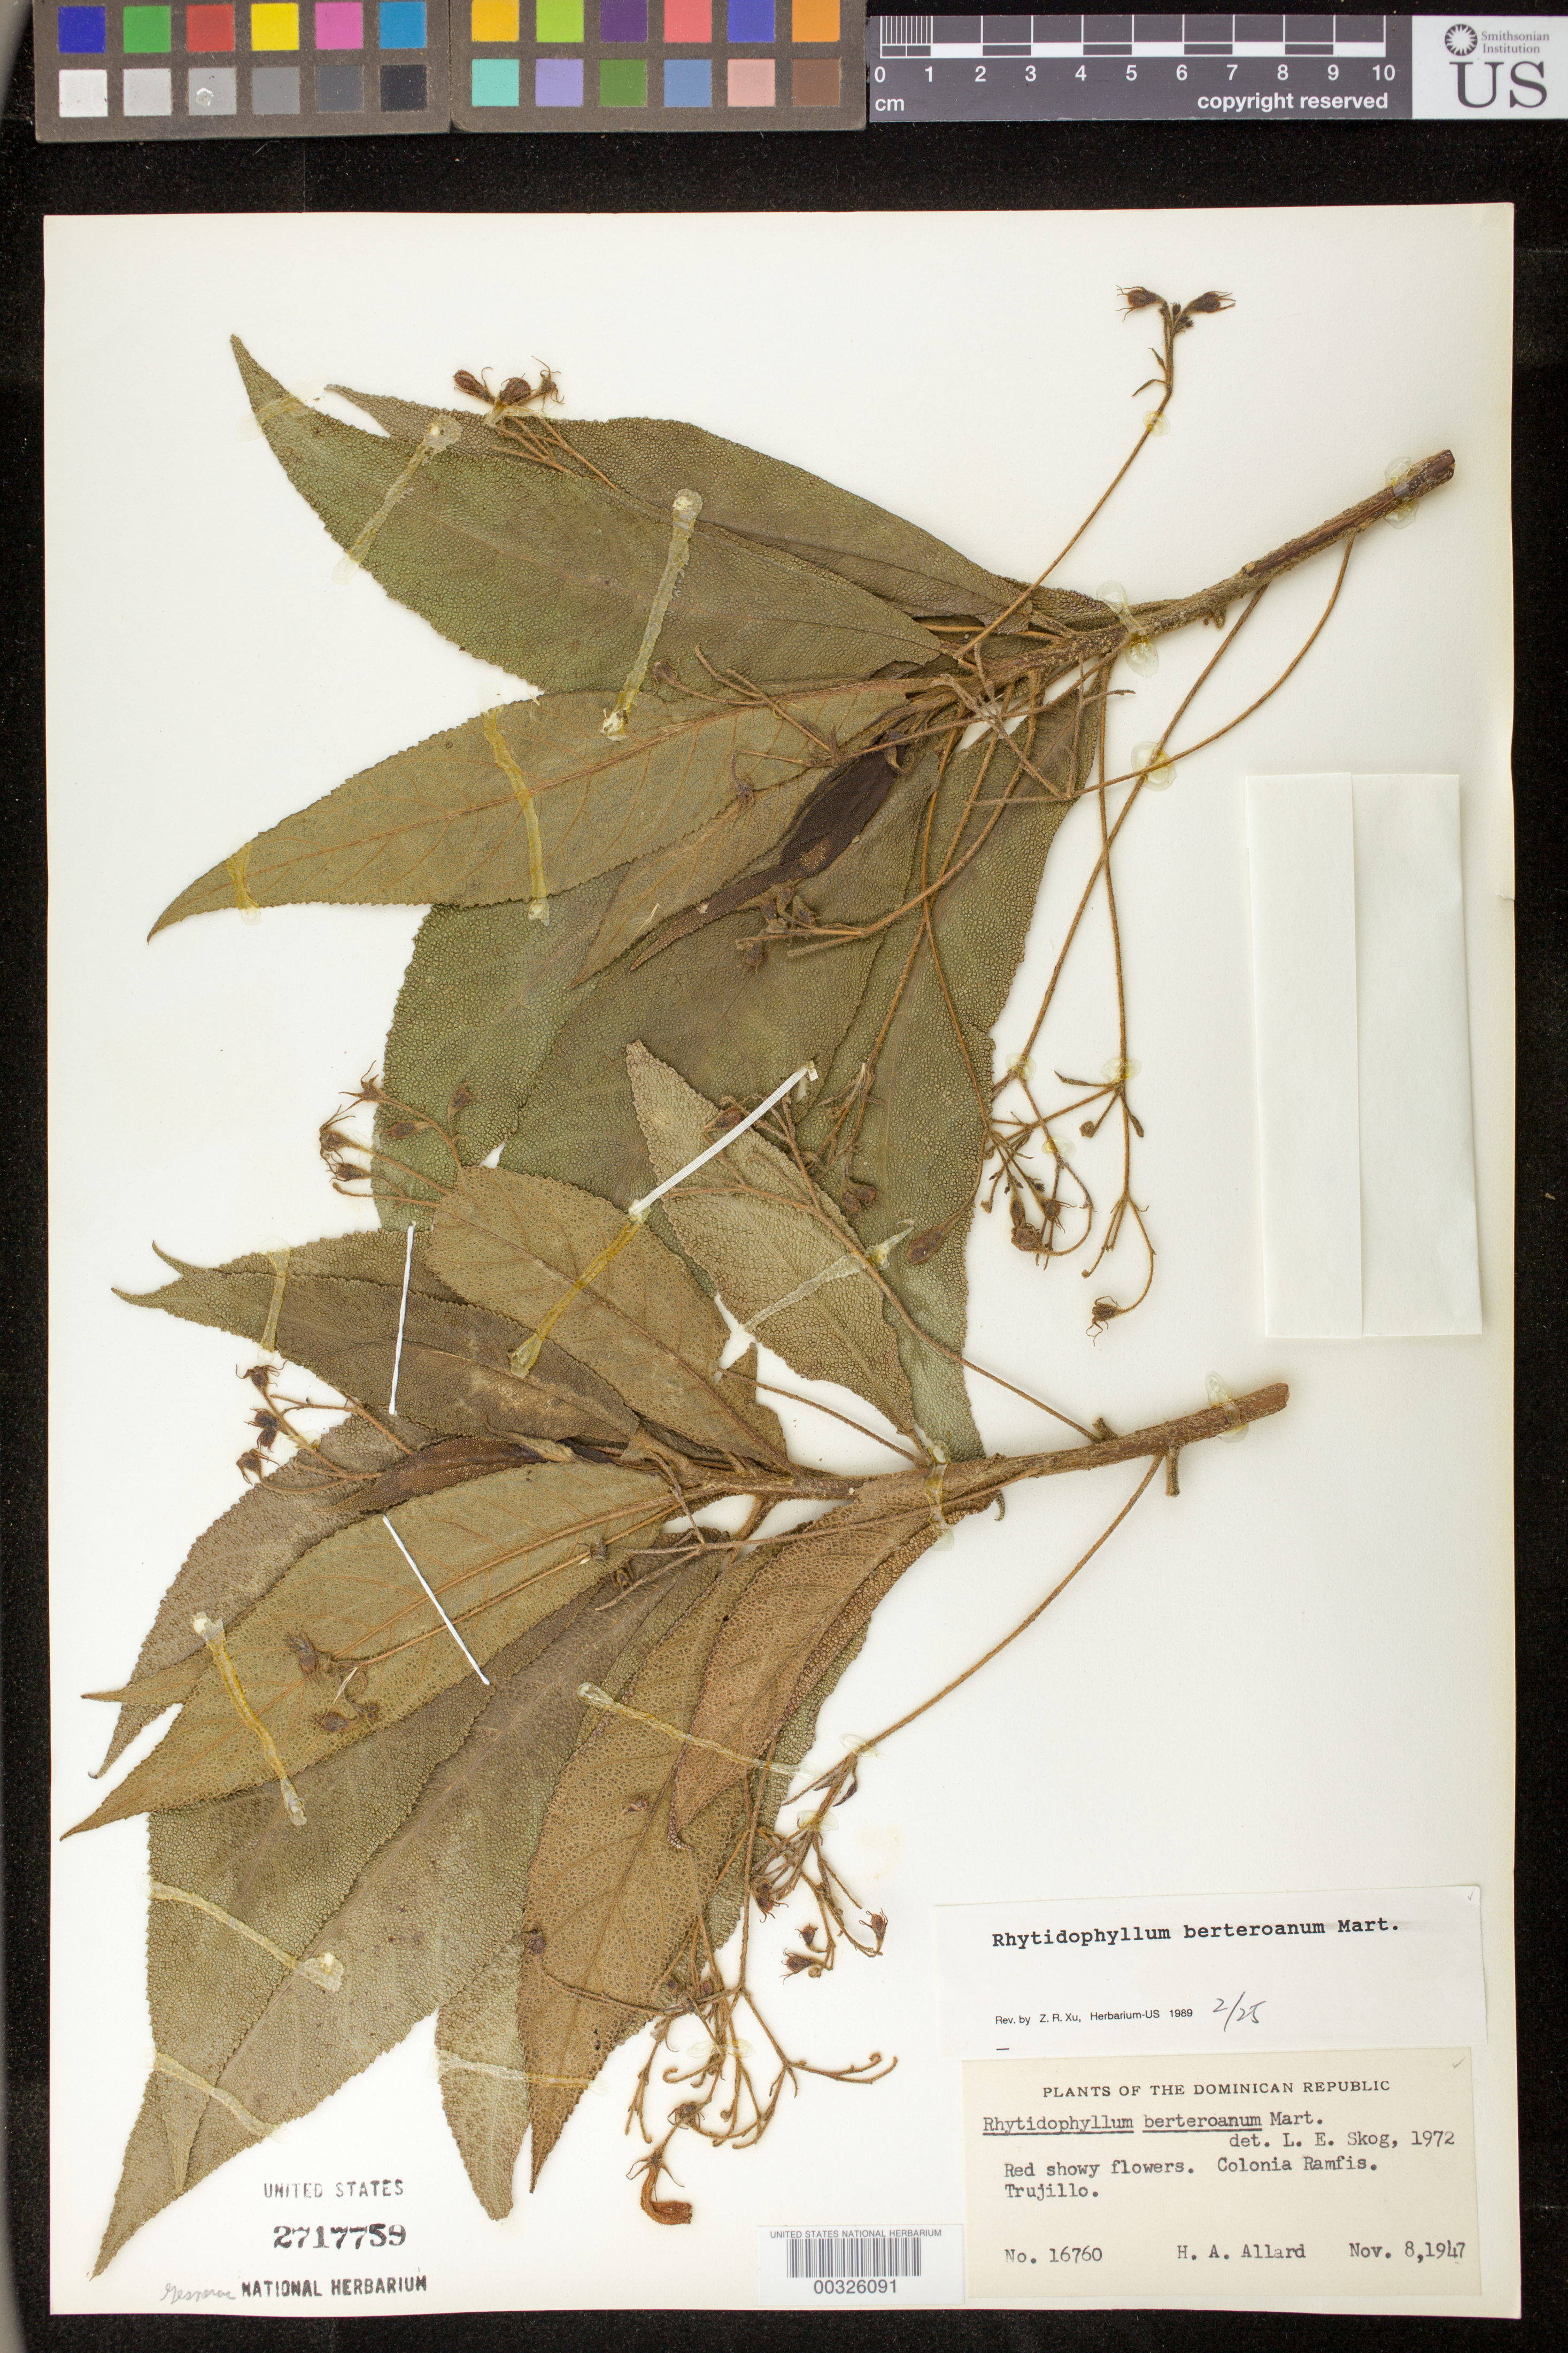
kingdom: Plantae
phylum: Tracheophyta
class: Magnoliopsida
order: Lamiales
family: Gesneriaceae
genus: Rhytidophyllum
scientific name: Rhytidophyllum berteroanum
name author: Mart.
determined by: Skog, Laurence E.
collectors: H. A. Allard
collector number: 16760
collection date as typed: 08 Nov 1947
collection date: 1947-11-08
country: Dominican Republic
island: Hispaniola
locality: Colonia Ramfis, Trujillo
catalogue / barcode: US 2717759